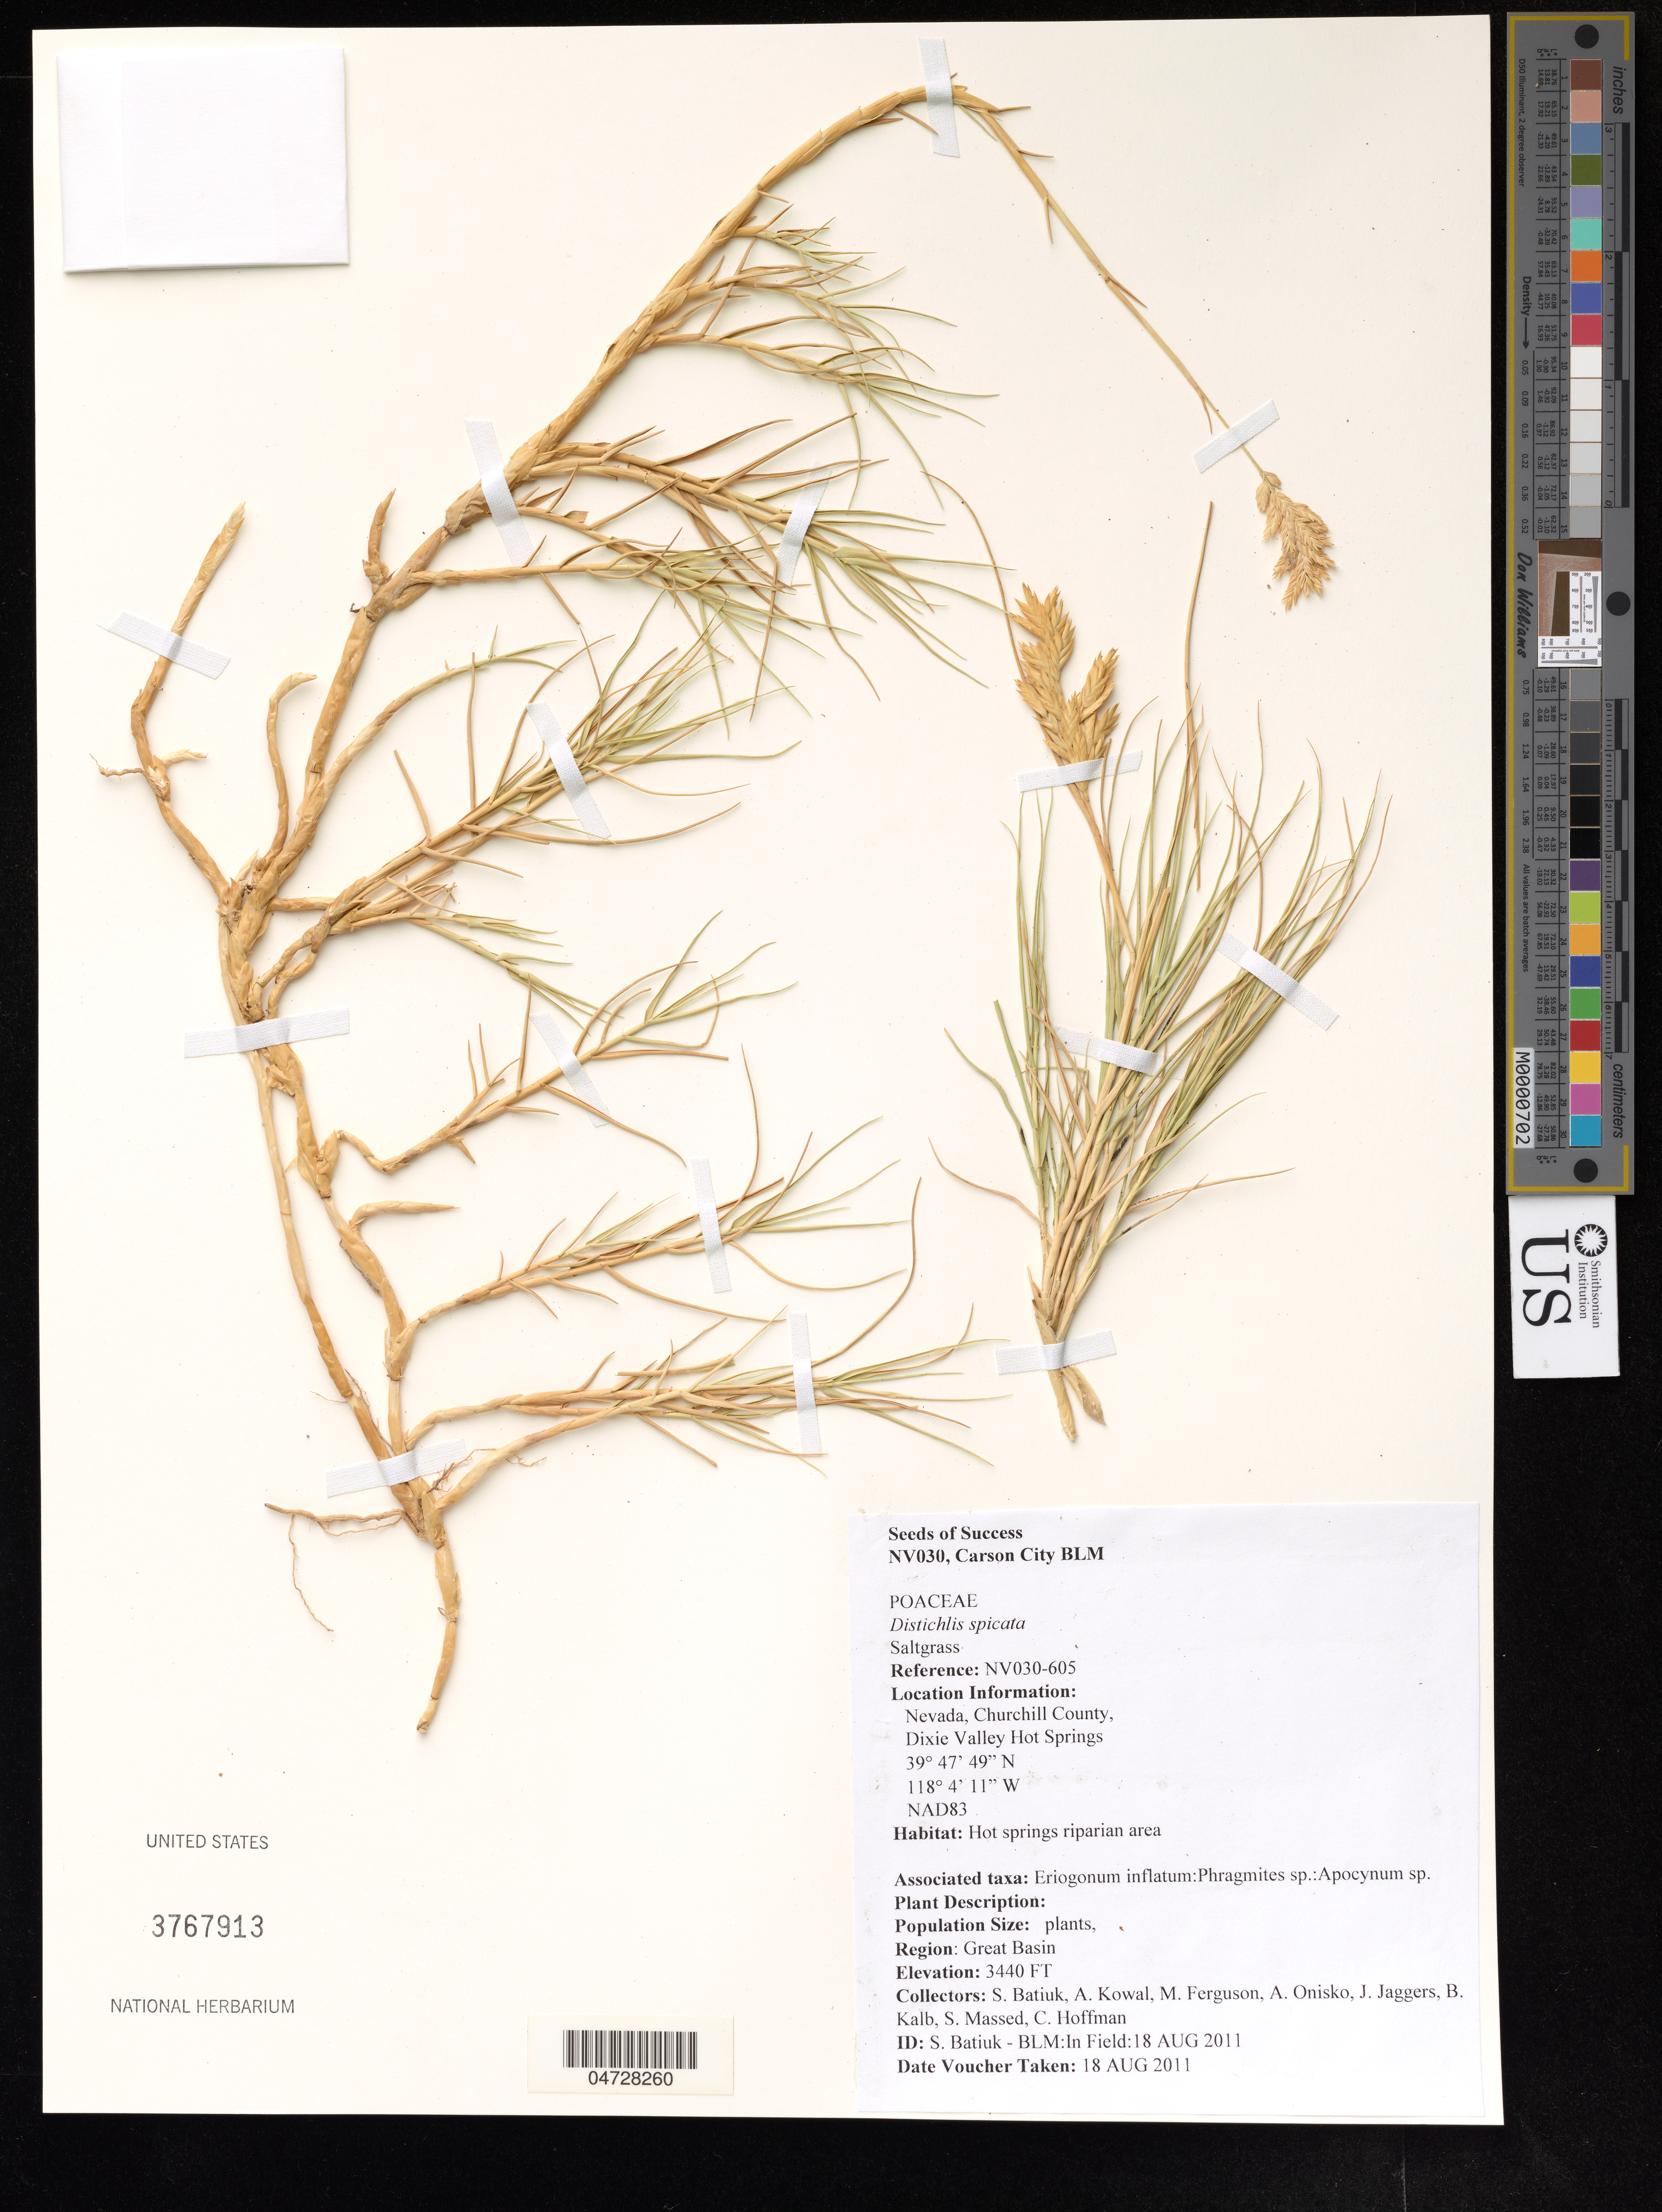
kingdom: Plantae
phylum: Tracheophyta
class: Liliopsida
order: Poales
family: Poaceae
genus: Distichlis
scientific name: Distichlis spicata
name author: (L.) Greene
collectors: S. Batiuk, A. Kowal & A. Onisko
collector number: NV030-605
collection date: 2011-08-18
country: United States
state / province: Nevada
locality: Churchill County, Dixie Valley Hot Springs.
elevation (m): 1049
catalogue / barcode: US 3767913